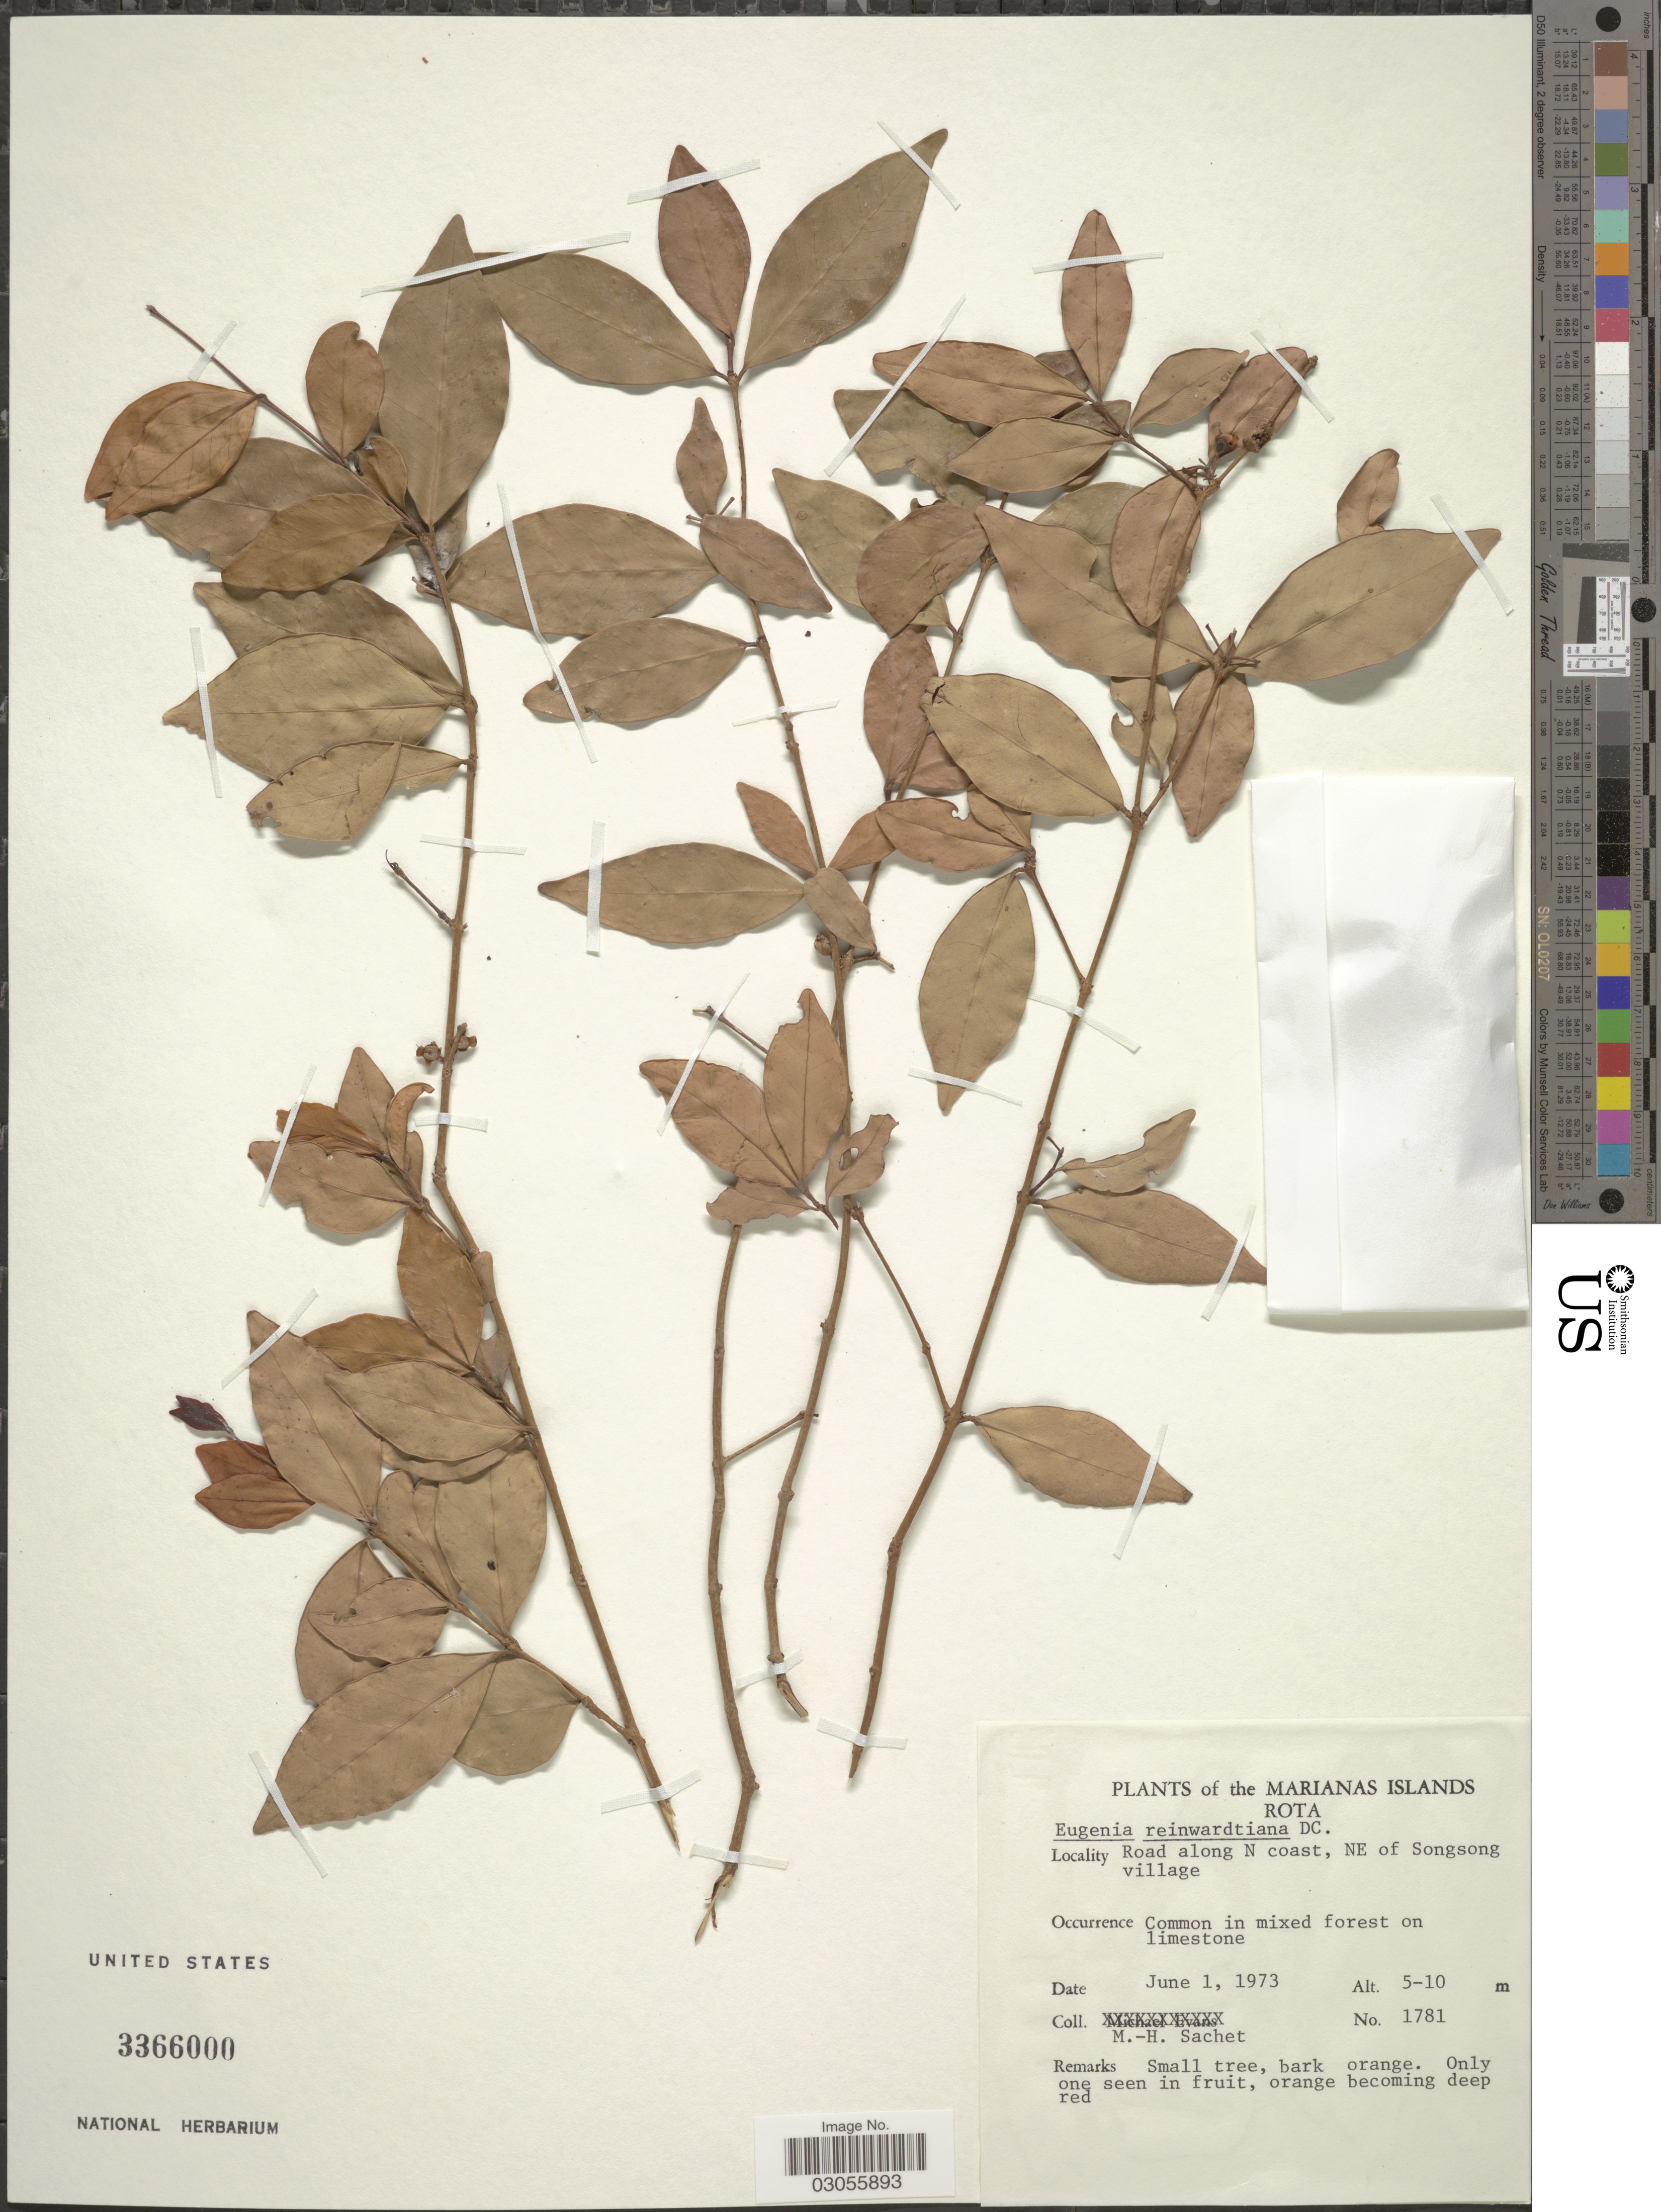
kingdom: Plantae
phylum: Tracheophyta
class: Magnoliopsida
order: Myrtales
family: Myrtaceae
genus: Eugenia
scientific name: Eugenia reinwardtiana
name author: (Blume) DC.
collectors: M.-H. Sachet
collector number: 1781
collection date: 1973-06-01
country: Northern Mariana Islands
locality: Marianas Islands. Rota. Road along N coast, NE of Songsong village .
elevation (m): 5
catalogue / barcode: US 3366000